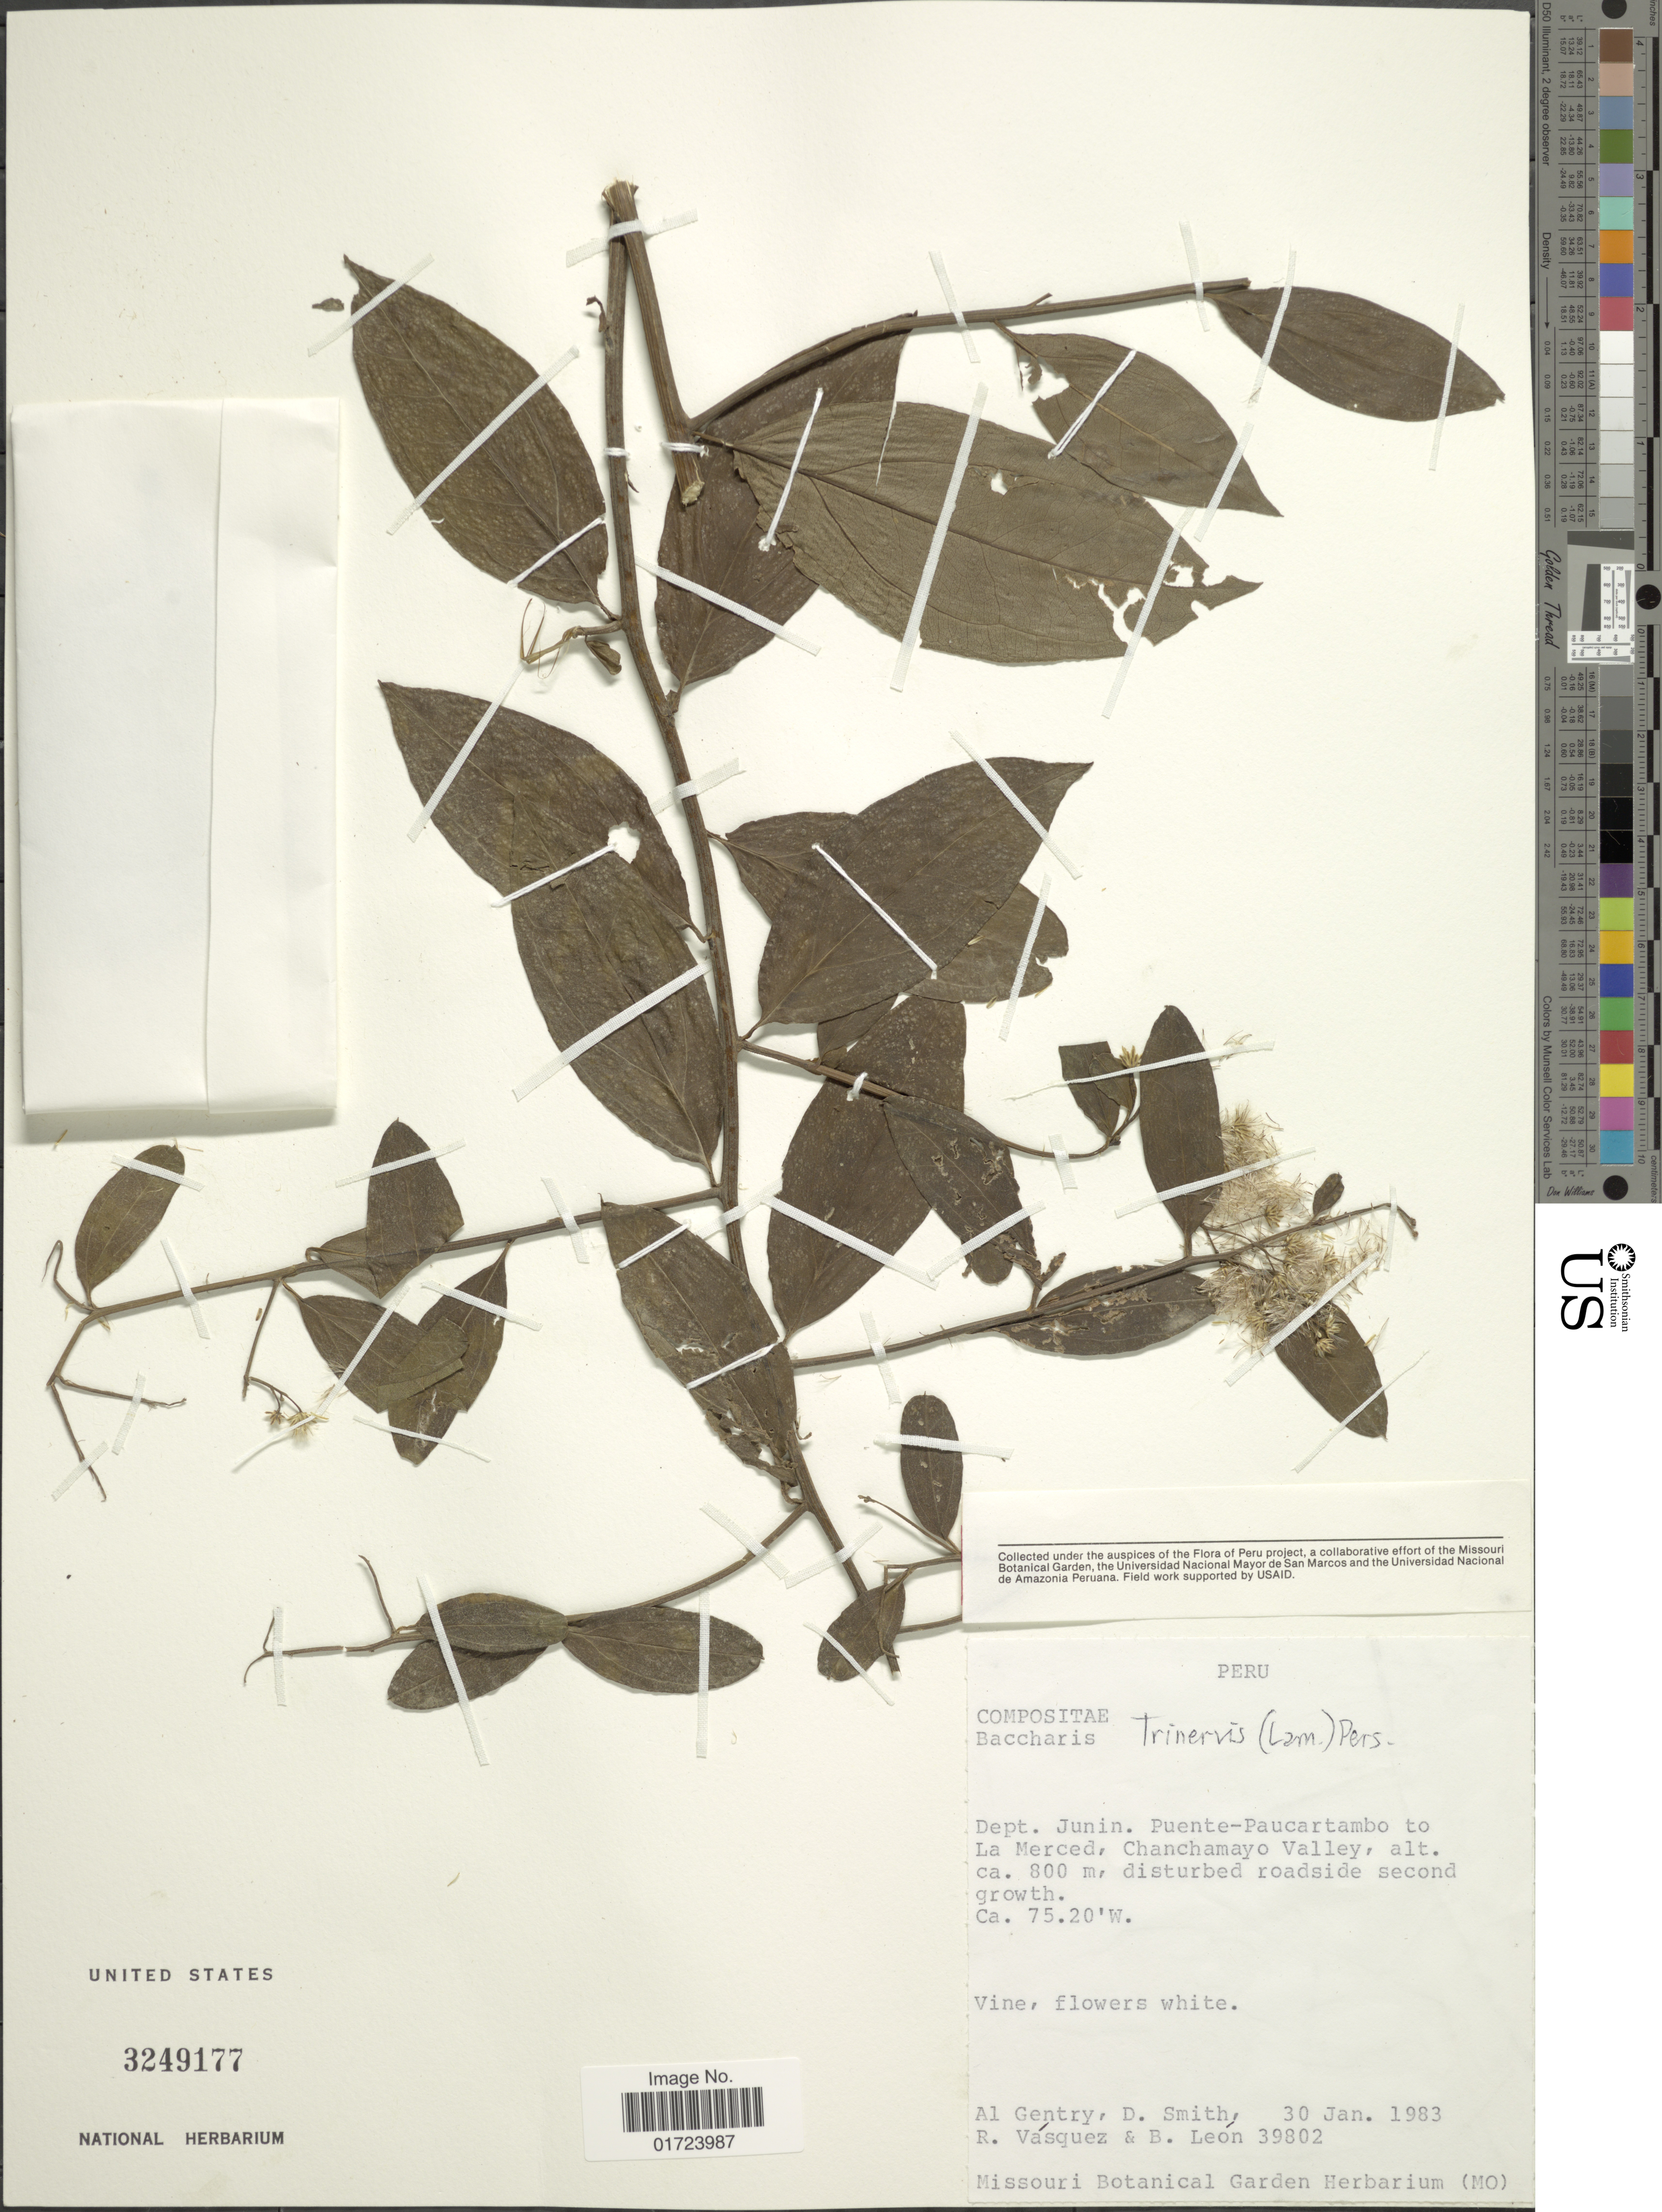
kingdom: Plantae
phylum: Tracheophyta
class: Magnoliopsida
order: Asterales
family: Asteraceae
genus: Baccharis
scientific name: Baccharis trinervis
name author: (Lam.) Pers.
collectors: A. H. Gentry, D. Smith, R. Vasquez & B. León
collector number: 39802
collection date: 1983-01-30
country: Peru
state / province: Junín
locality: Dept. Junin. Puente-Paucartamba to La Merced, Chanchamayo Valley.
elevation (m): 800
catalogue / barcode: US 3249177